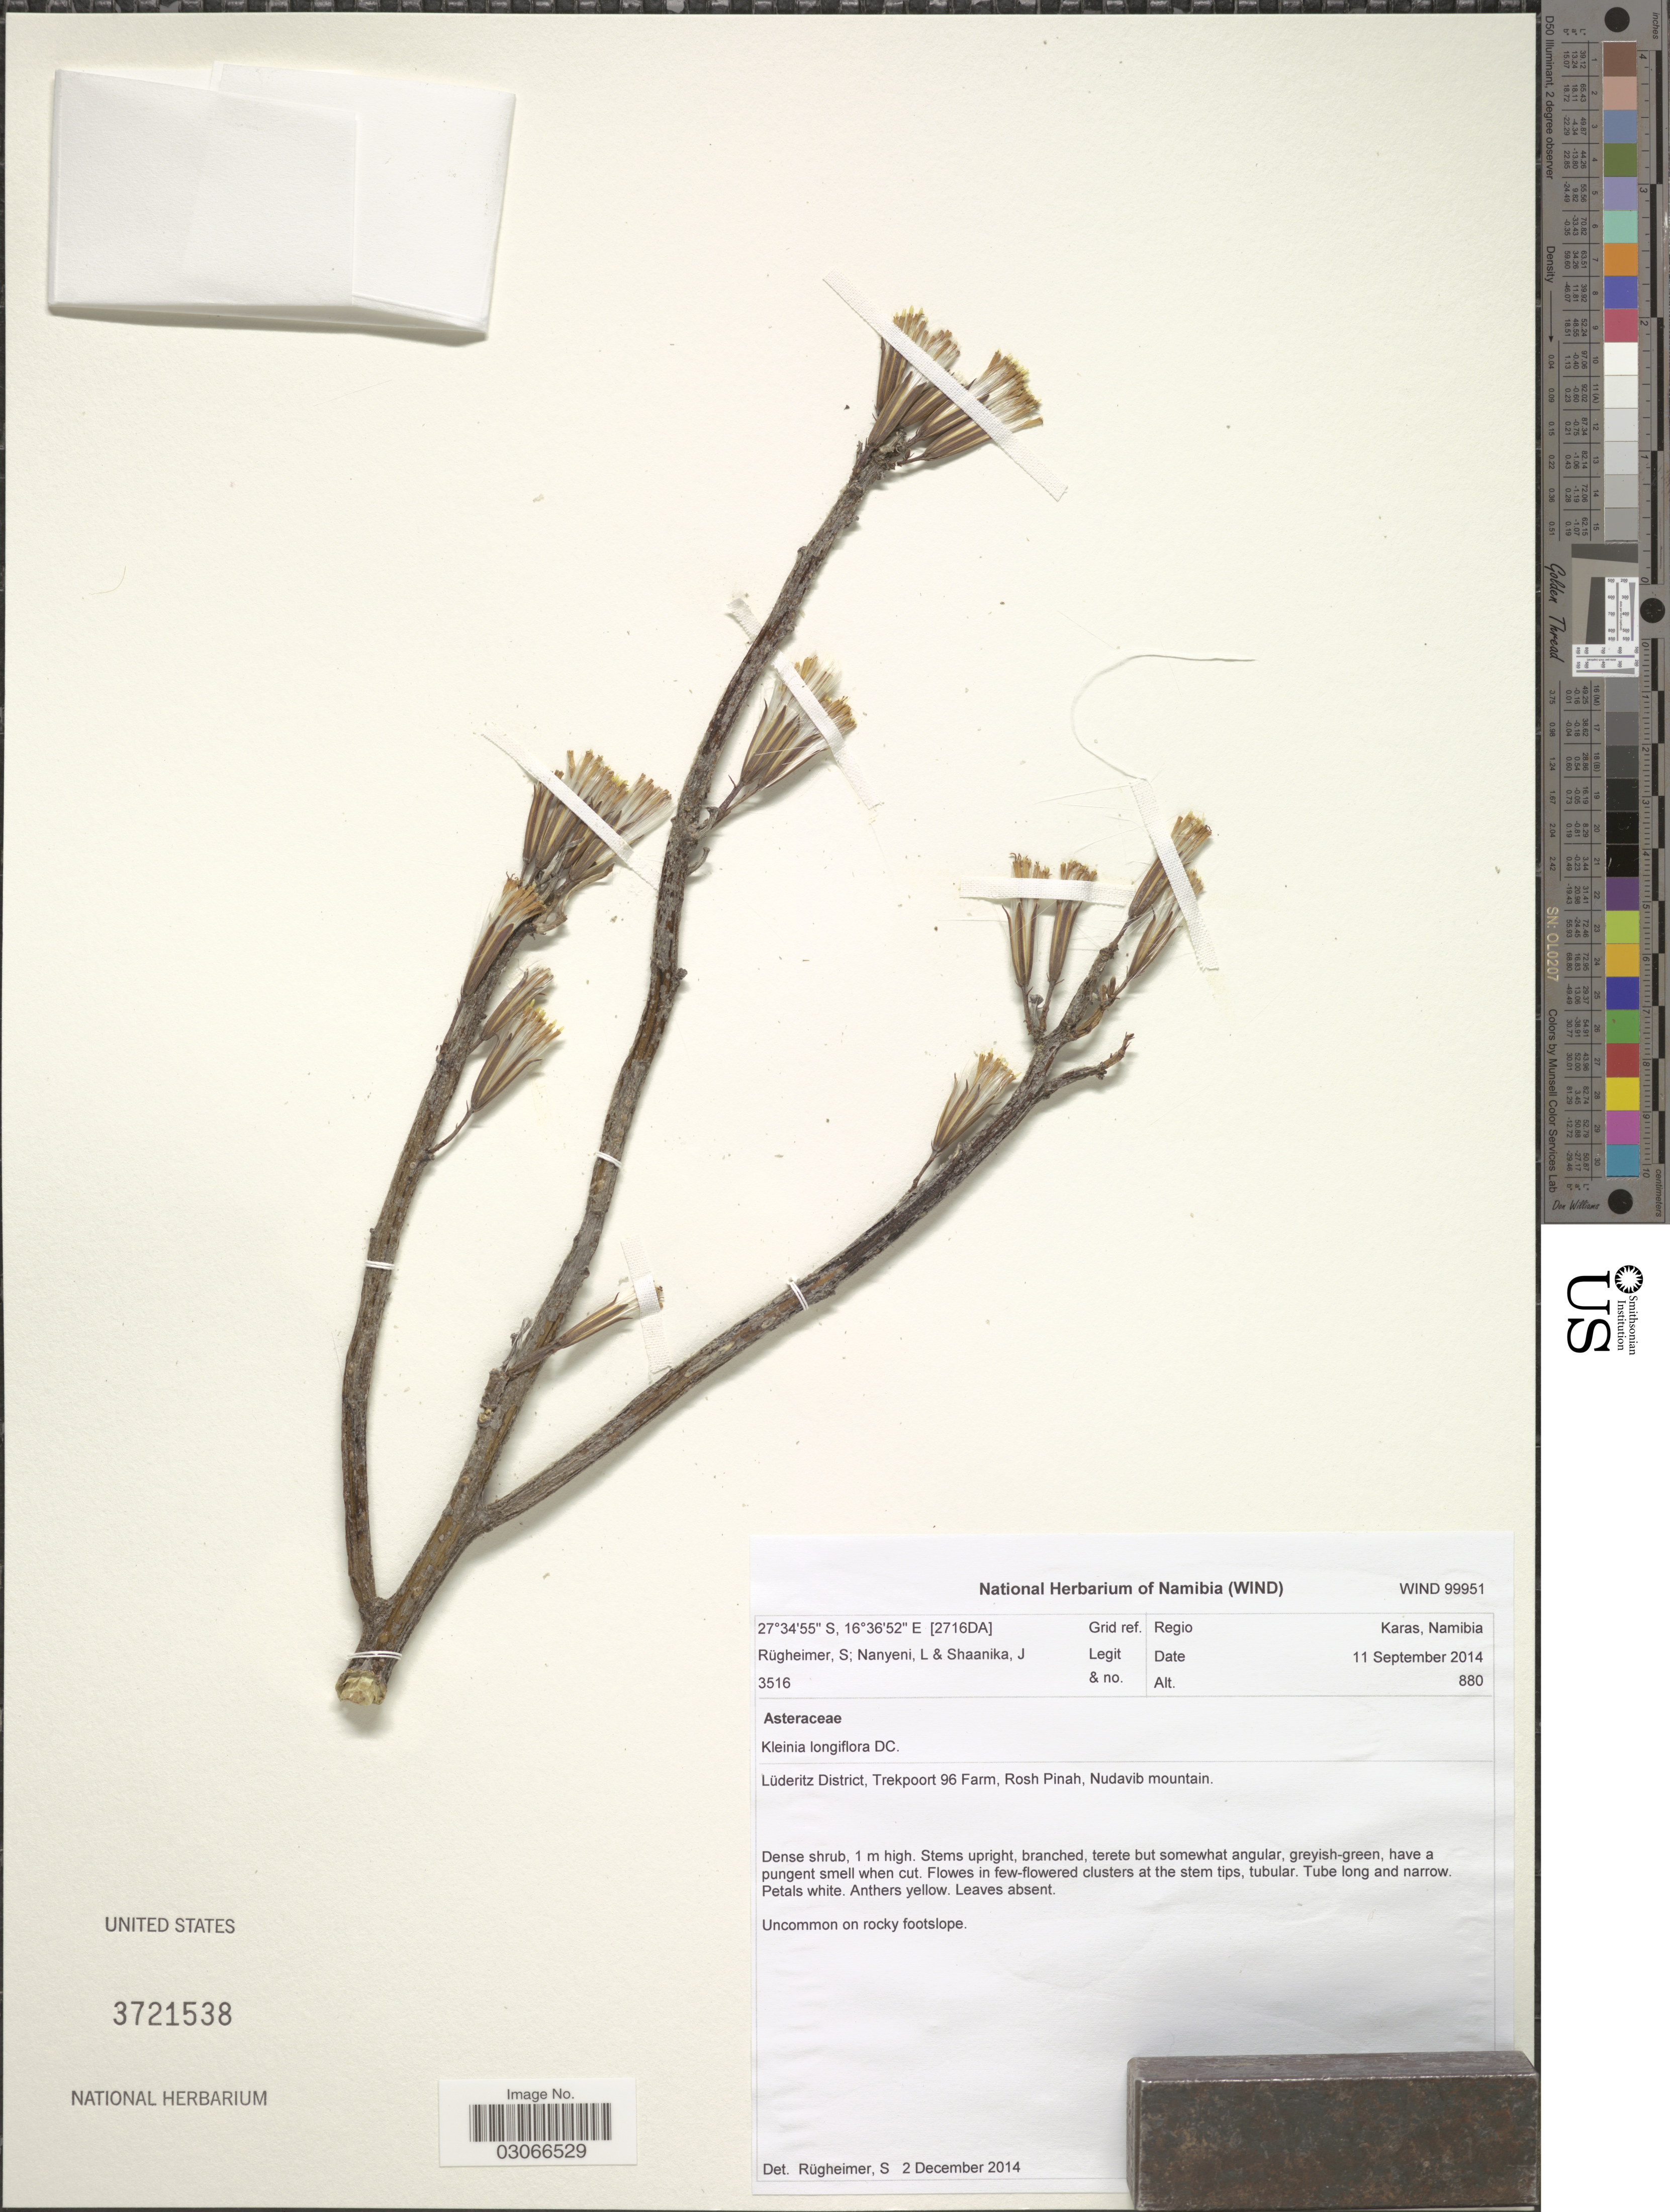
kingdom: Plantae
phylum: Tracheophyta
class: Magnoliopsida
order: Asterales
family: Asteraceae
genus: Kleinia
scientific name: Kleinia longiflora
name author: DC.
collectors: S. Rugheimer, L. Nanyeni & J. Shaanika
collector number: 3516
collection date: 2014-09-11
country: Namibia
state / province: Karas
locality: [2716DA] Grid ref. Regio Karas. Lüderitz District, Trekpoort 96 Farm, Rosh Pinah, Nudavib mountain.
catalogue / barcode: US 3721538